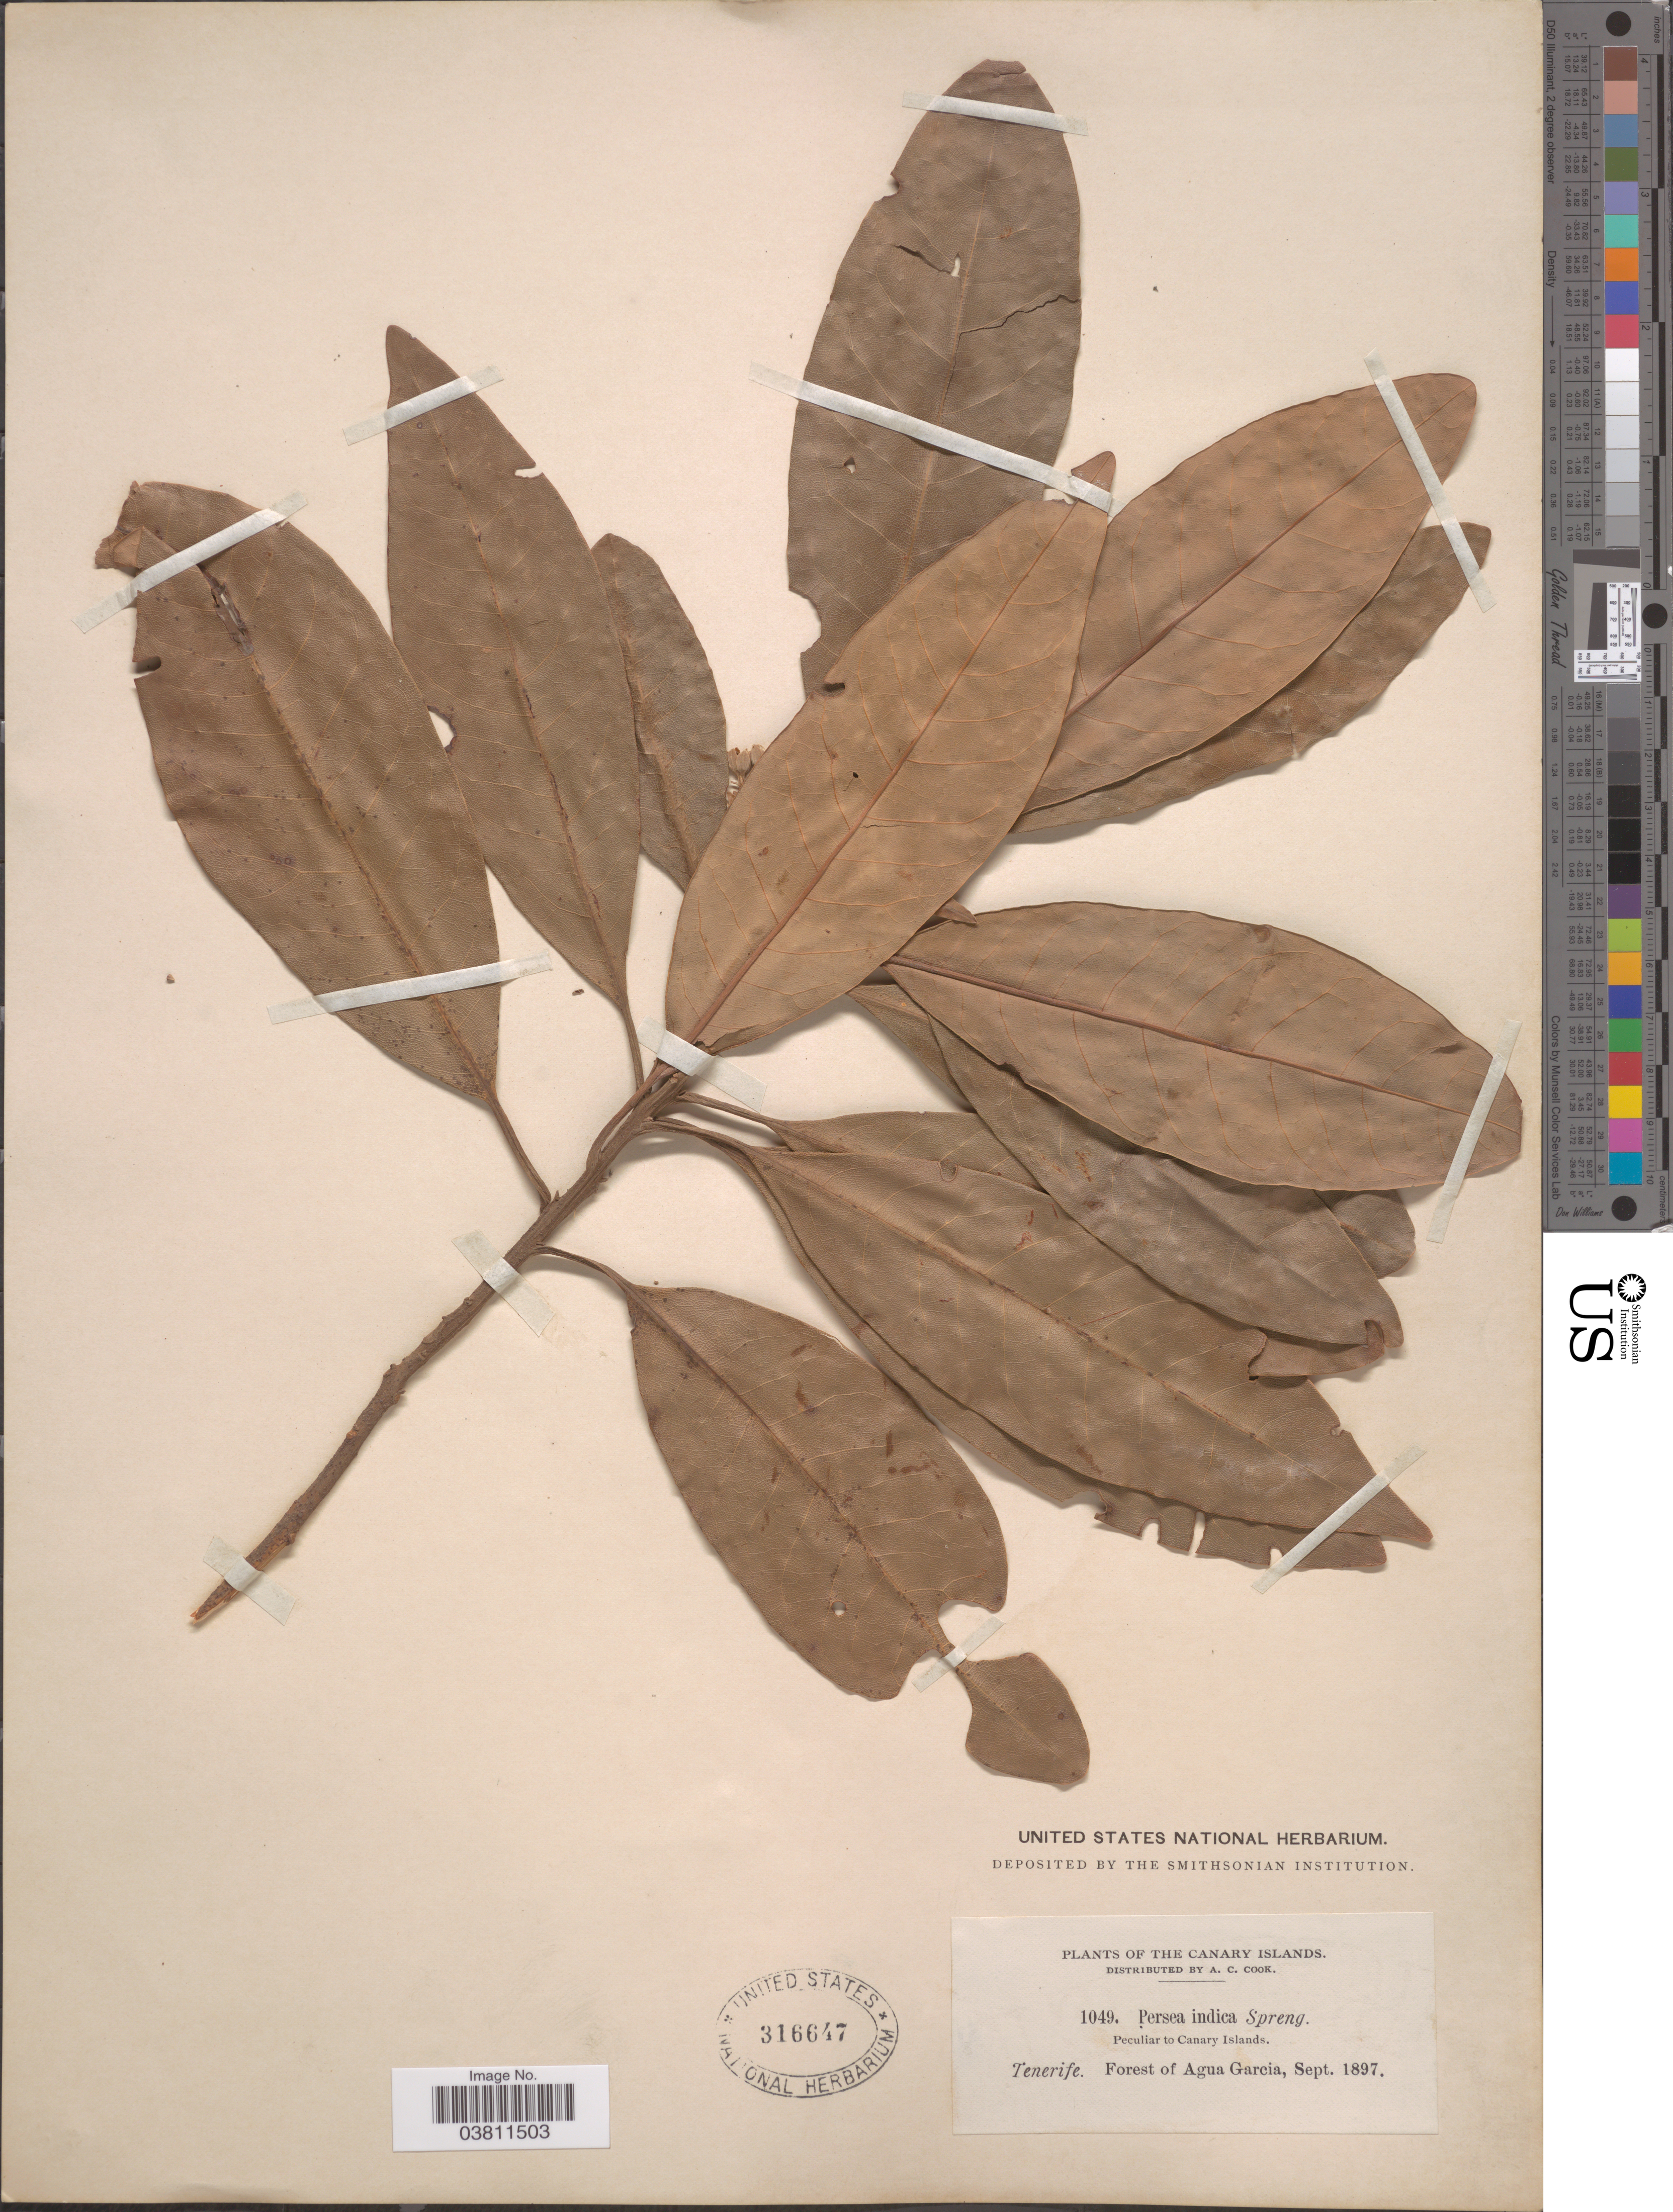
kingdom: Plantae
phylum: Tracheophyta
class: Magnoliopsida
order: Laurales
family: Lauraceae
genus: Persea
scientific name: Persea indica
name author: Spreng.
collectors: A. Cook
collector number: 1049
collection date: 1897-09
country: Spain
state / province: Canarias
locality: Canary Islands. Peculiar to Canary Islands. Tenerife. Forest of Agua Garcia.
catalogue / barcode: US 316647